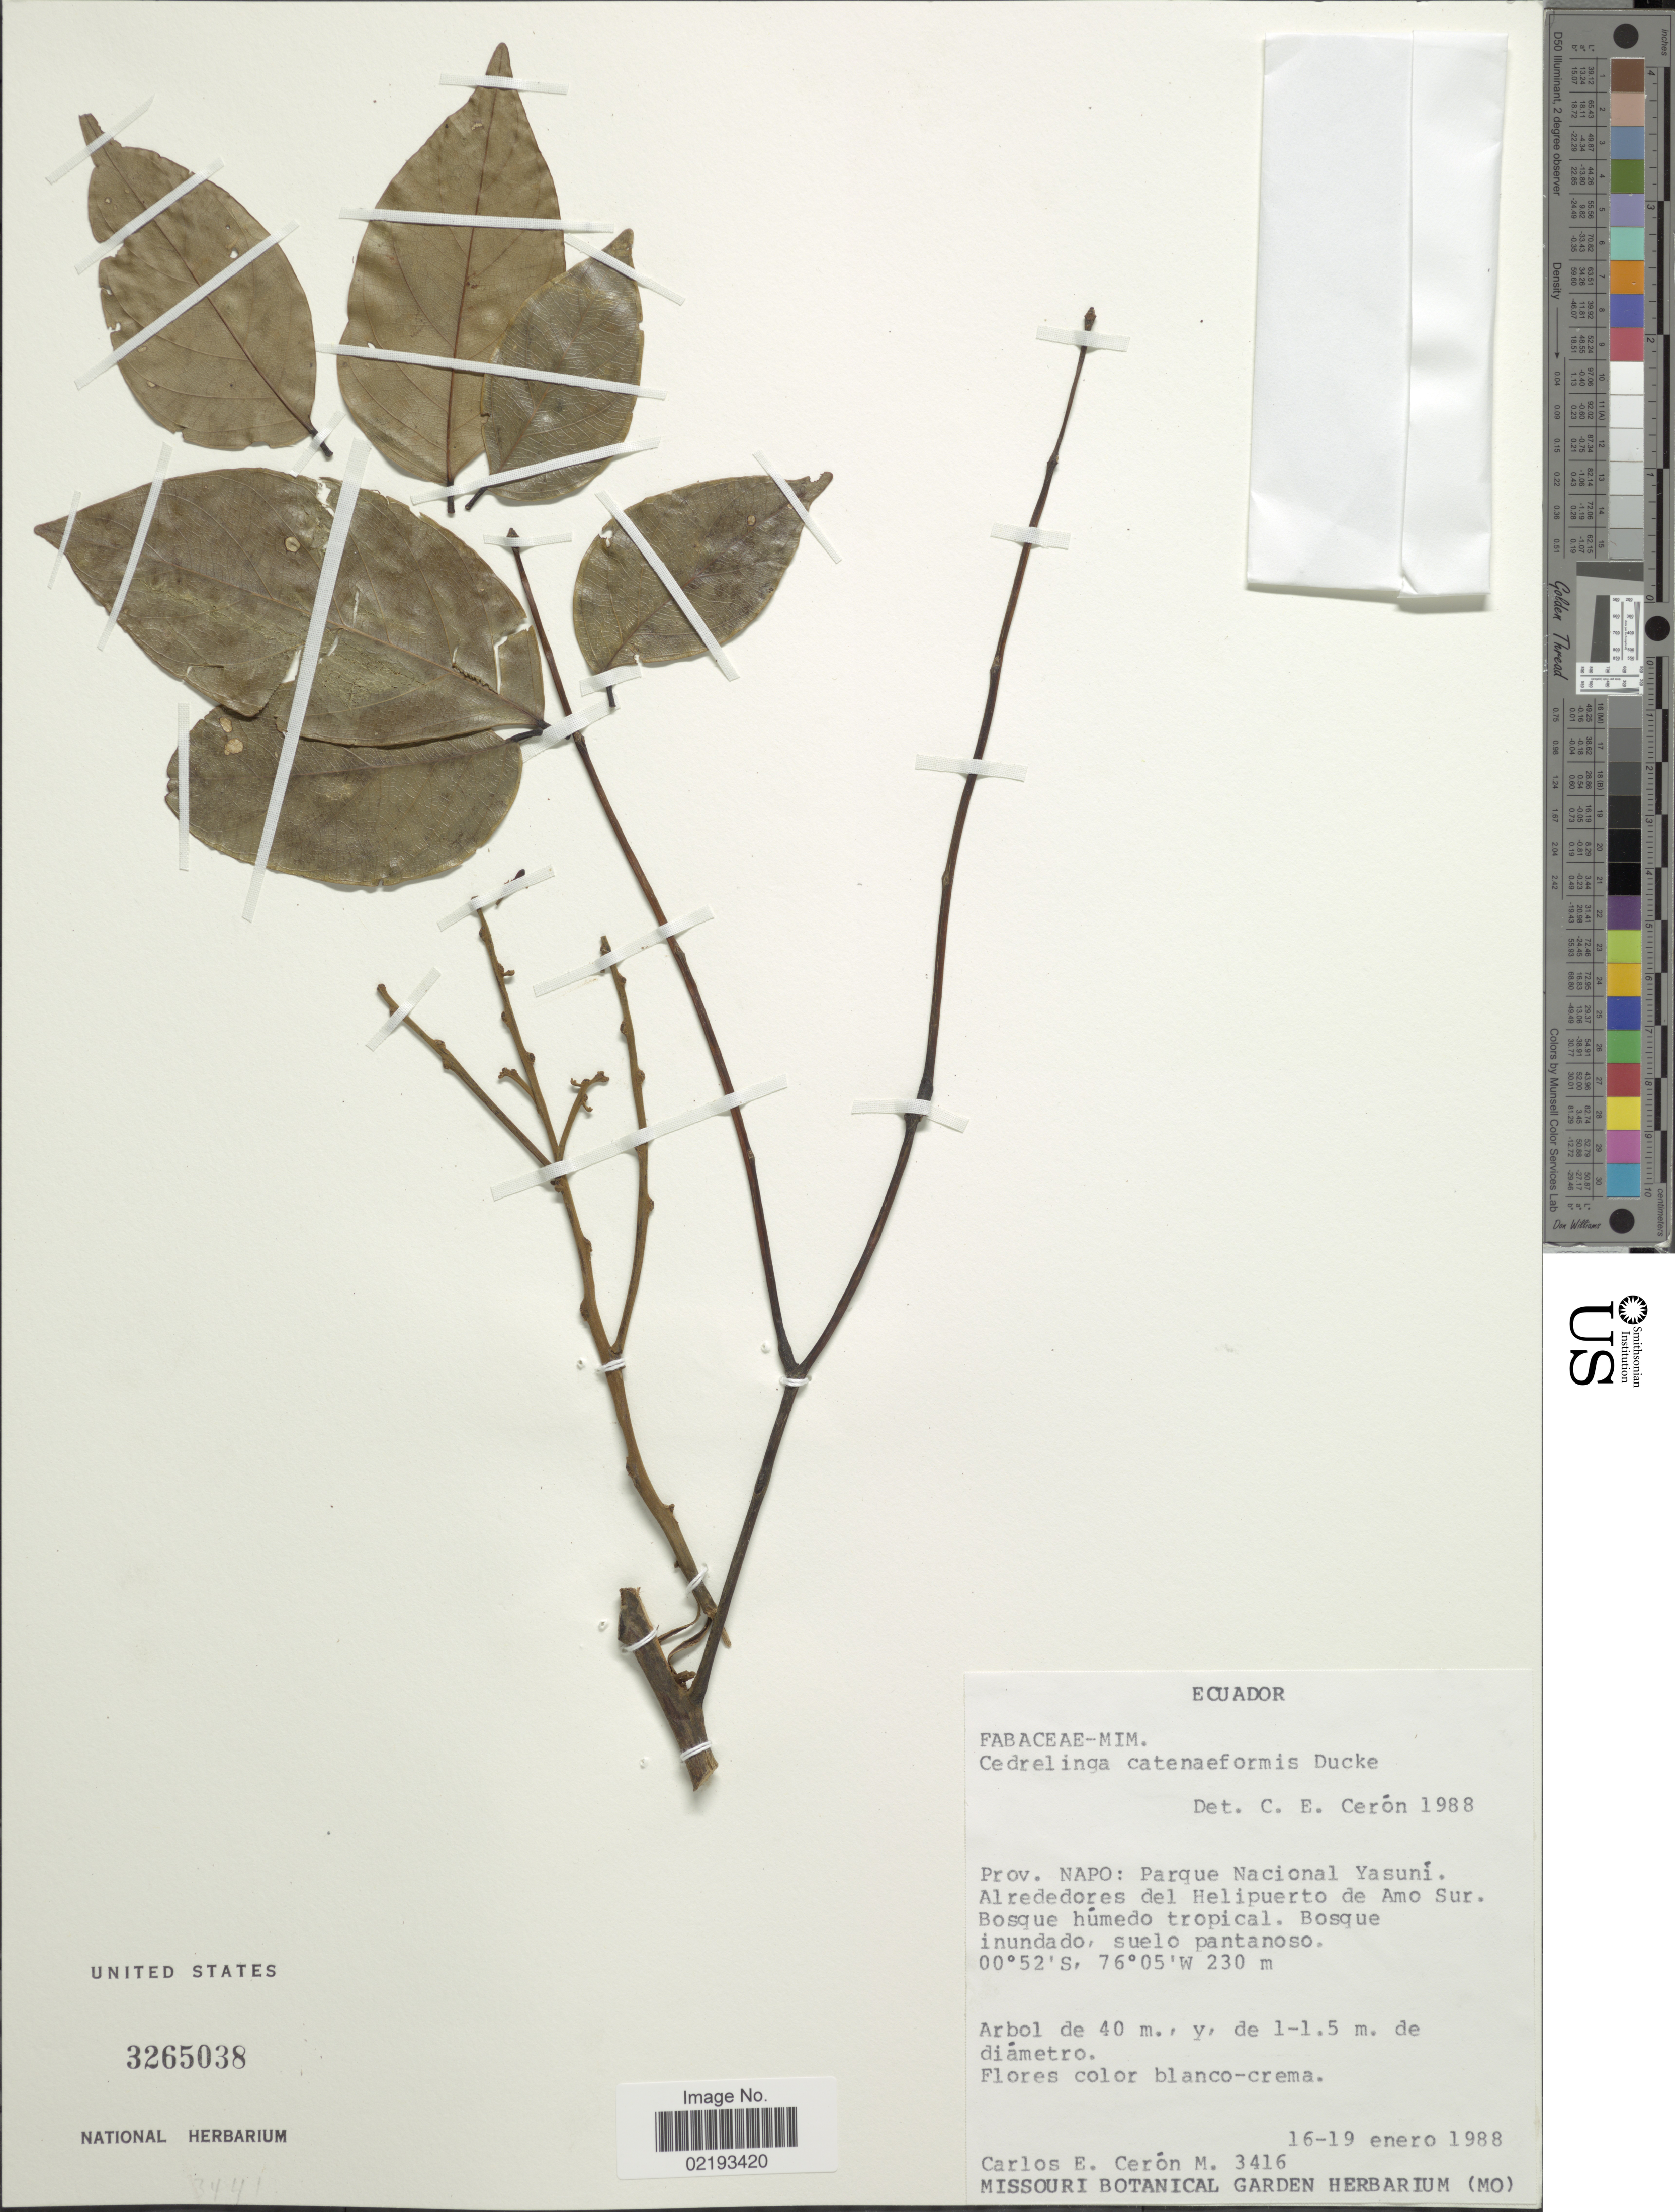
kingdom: Plantae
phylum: Tracheophyta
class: Magnoliopsida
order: Fabales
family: Fabaceae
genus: Cedrelinga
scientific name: Cedrelinga catenaeformis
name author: (Ducke) Ducke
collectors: C. E. Cerón M.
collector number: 3416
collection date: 1988-01-16/1988-01-19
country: Ecuador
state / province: Napo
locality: Parque Nacional Yasuní. Alrededores del Helipuerto de Amo Sur. Bosque húmedo tropical. Bosque inundado, suelo pantanoso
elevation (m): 230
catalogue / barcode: US 3265038